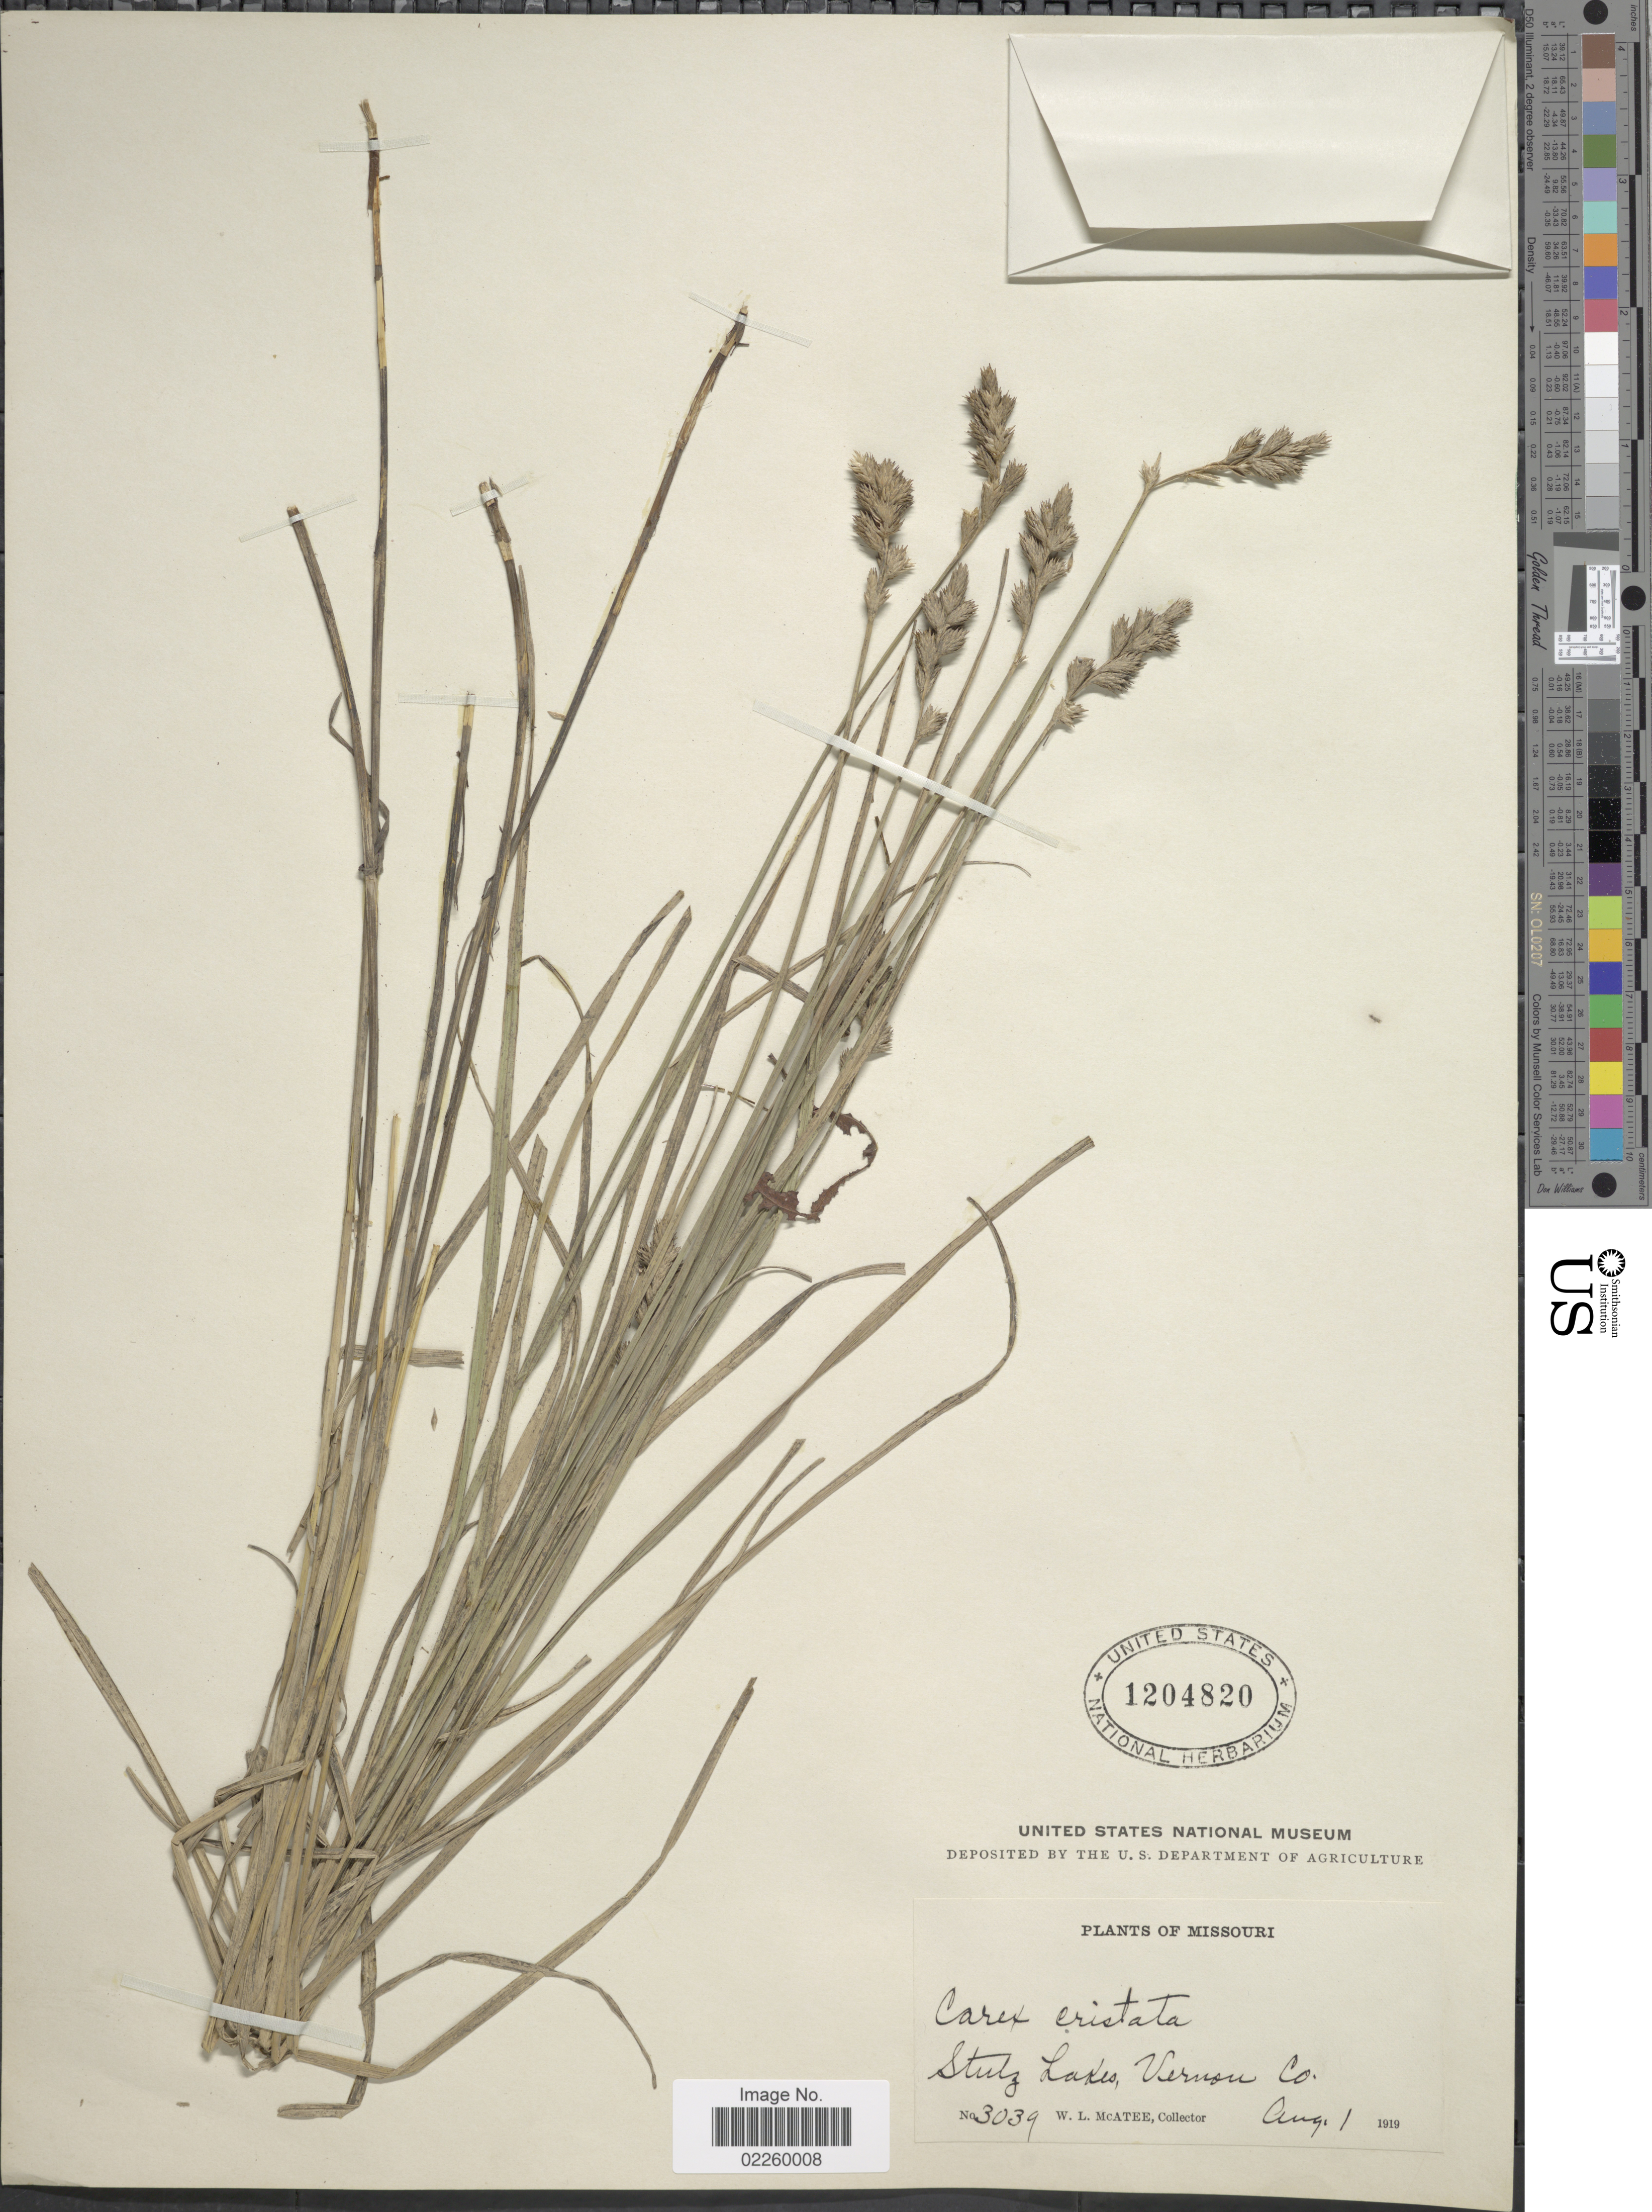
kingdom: Plantae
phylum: Tracheophyta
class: Liliopsida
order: Poales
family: Cyperaceae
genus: Carex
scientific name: Carex cristatella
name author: Britton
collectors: W. McAtee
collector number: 3039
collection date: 1919-08-01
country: United States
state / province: Missouri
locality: Stulz Lake, Vernon Co.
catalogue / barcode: US 1204820